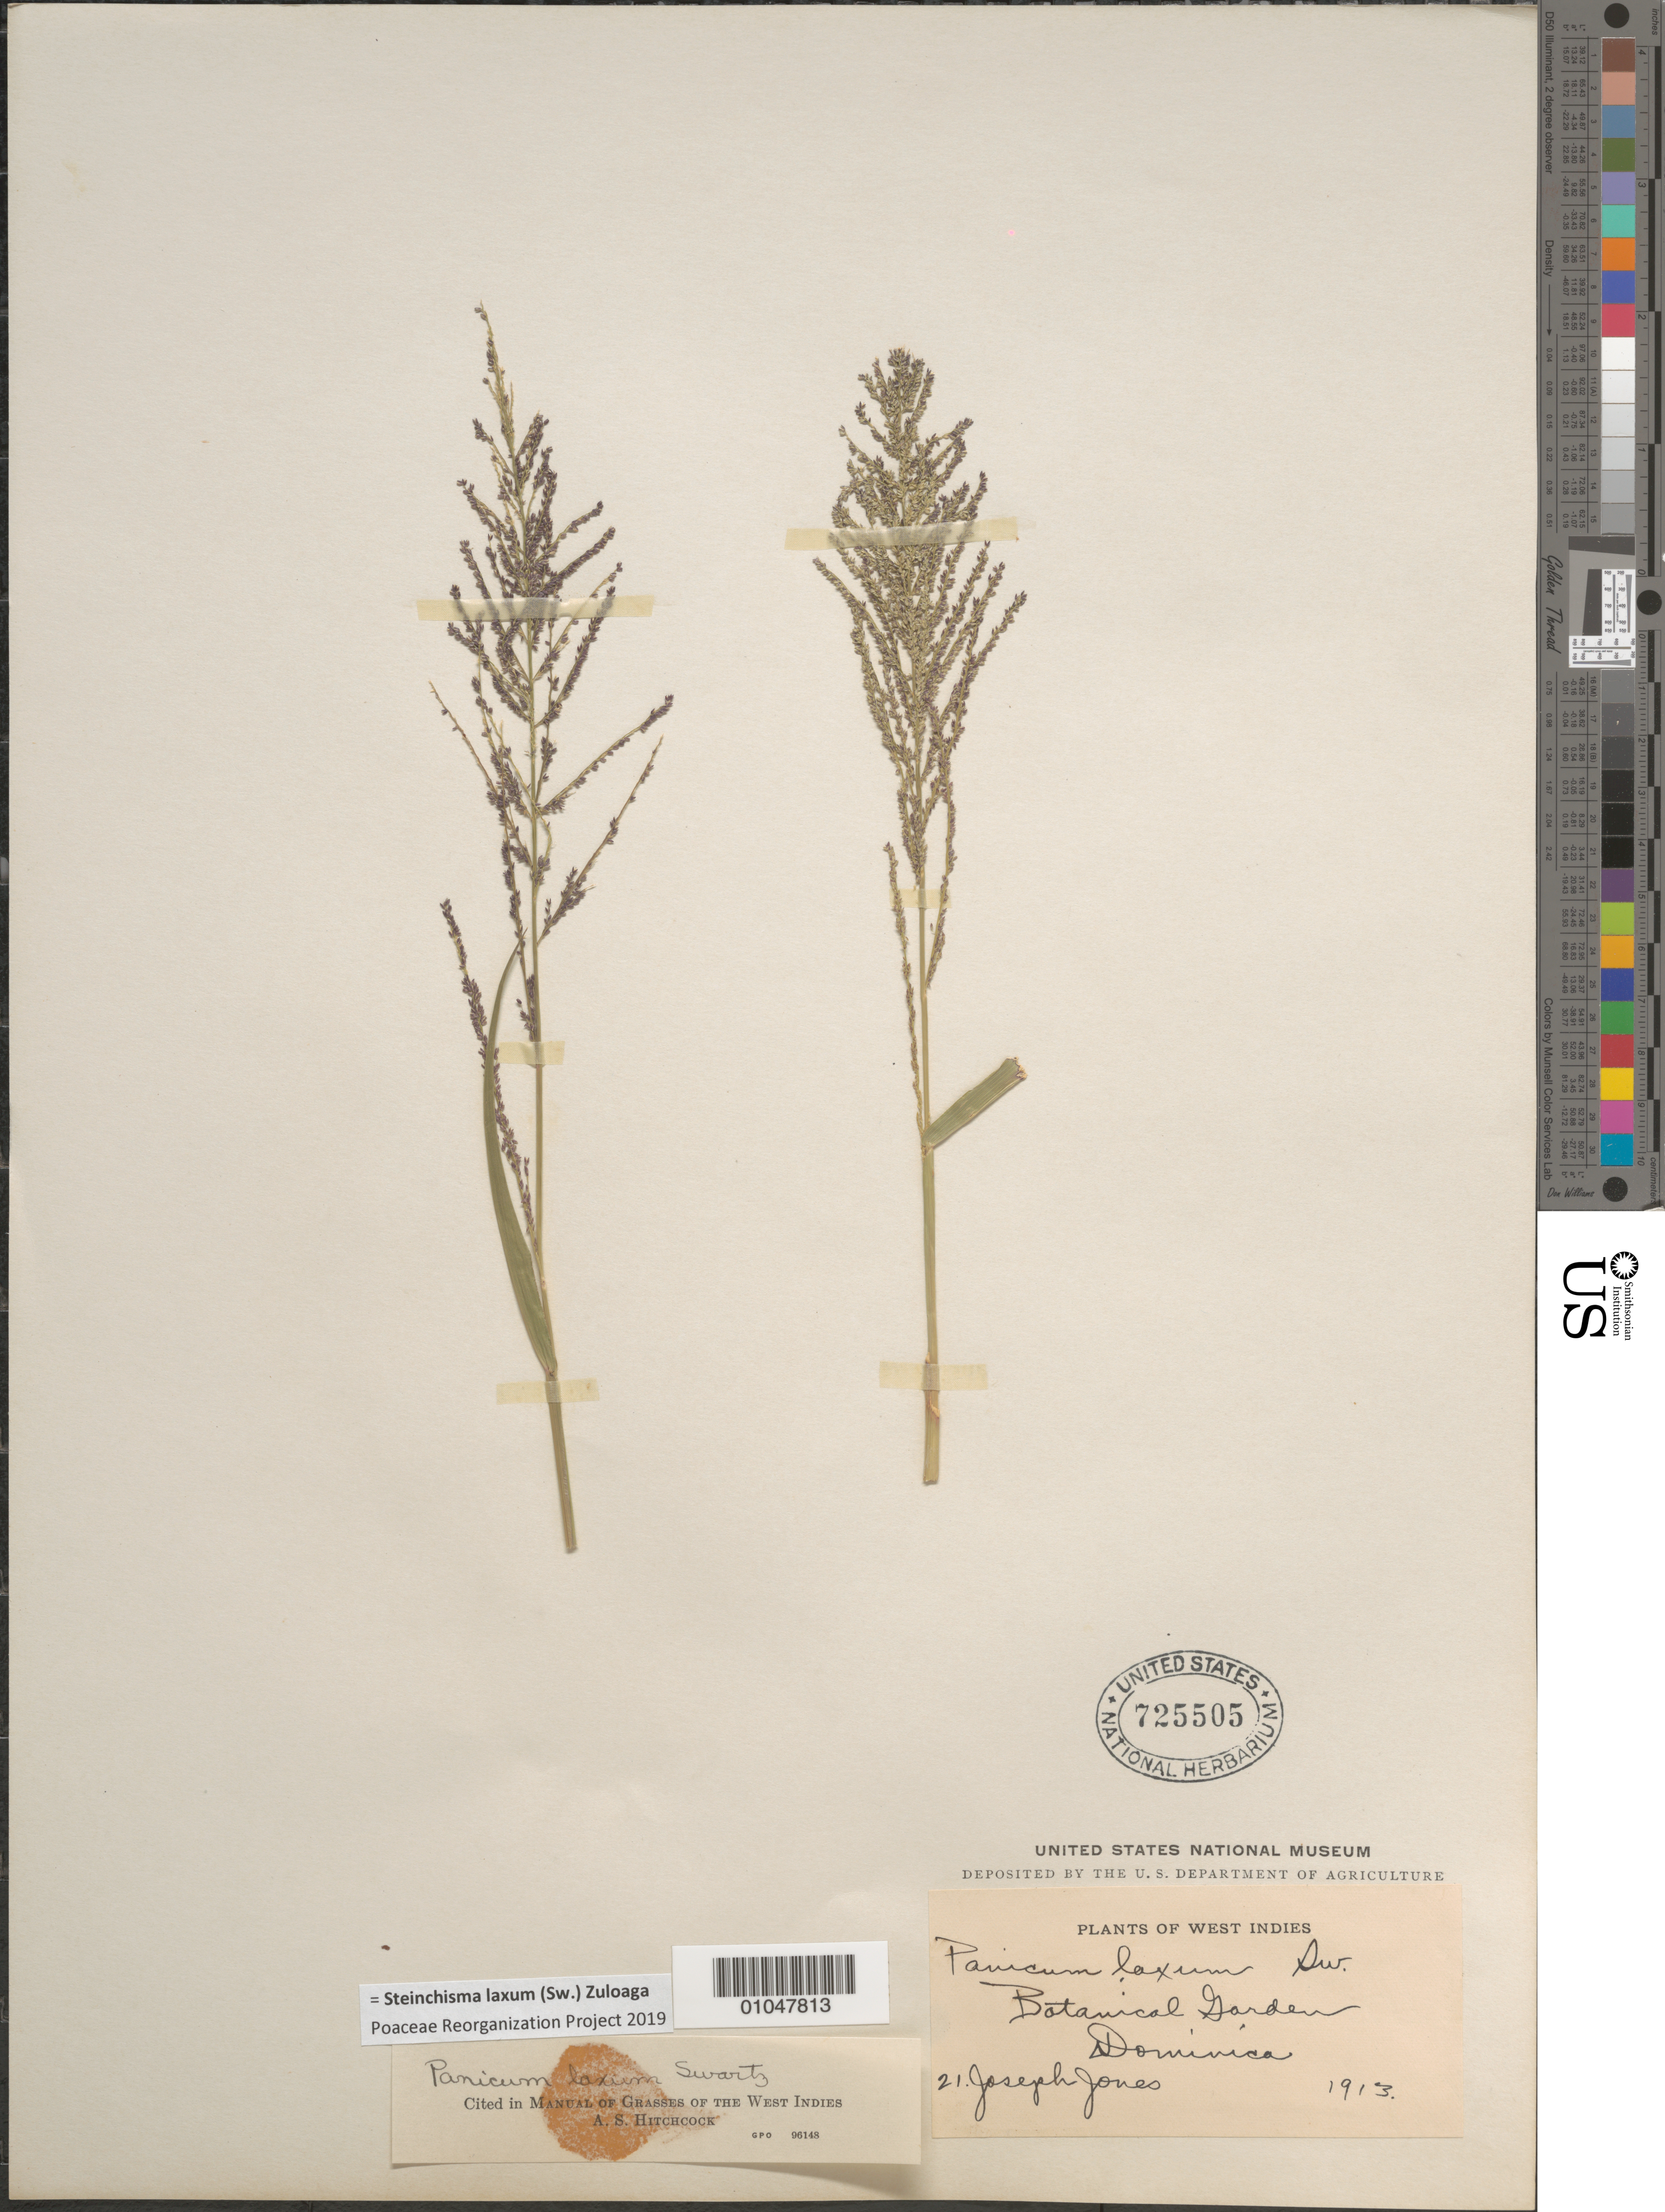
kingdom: Plantae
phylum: Tracheophyta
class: Liliopsida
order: Poales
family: Poaceae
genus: Panicum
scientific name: Panicum laxum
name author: Sw.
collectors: J. Jones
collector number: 21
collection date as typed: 1913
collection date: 1913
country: Dominica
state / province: St. George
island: Dominica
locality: Botanical Garden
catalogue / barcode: US 725505